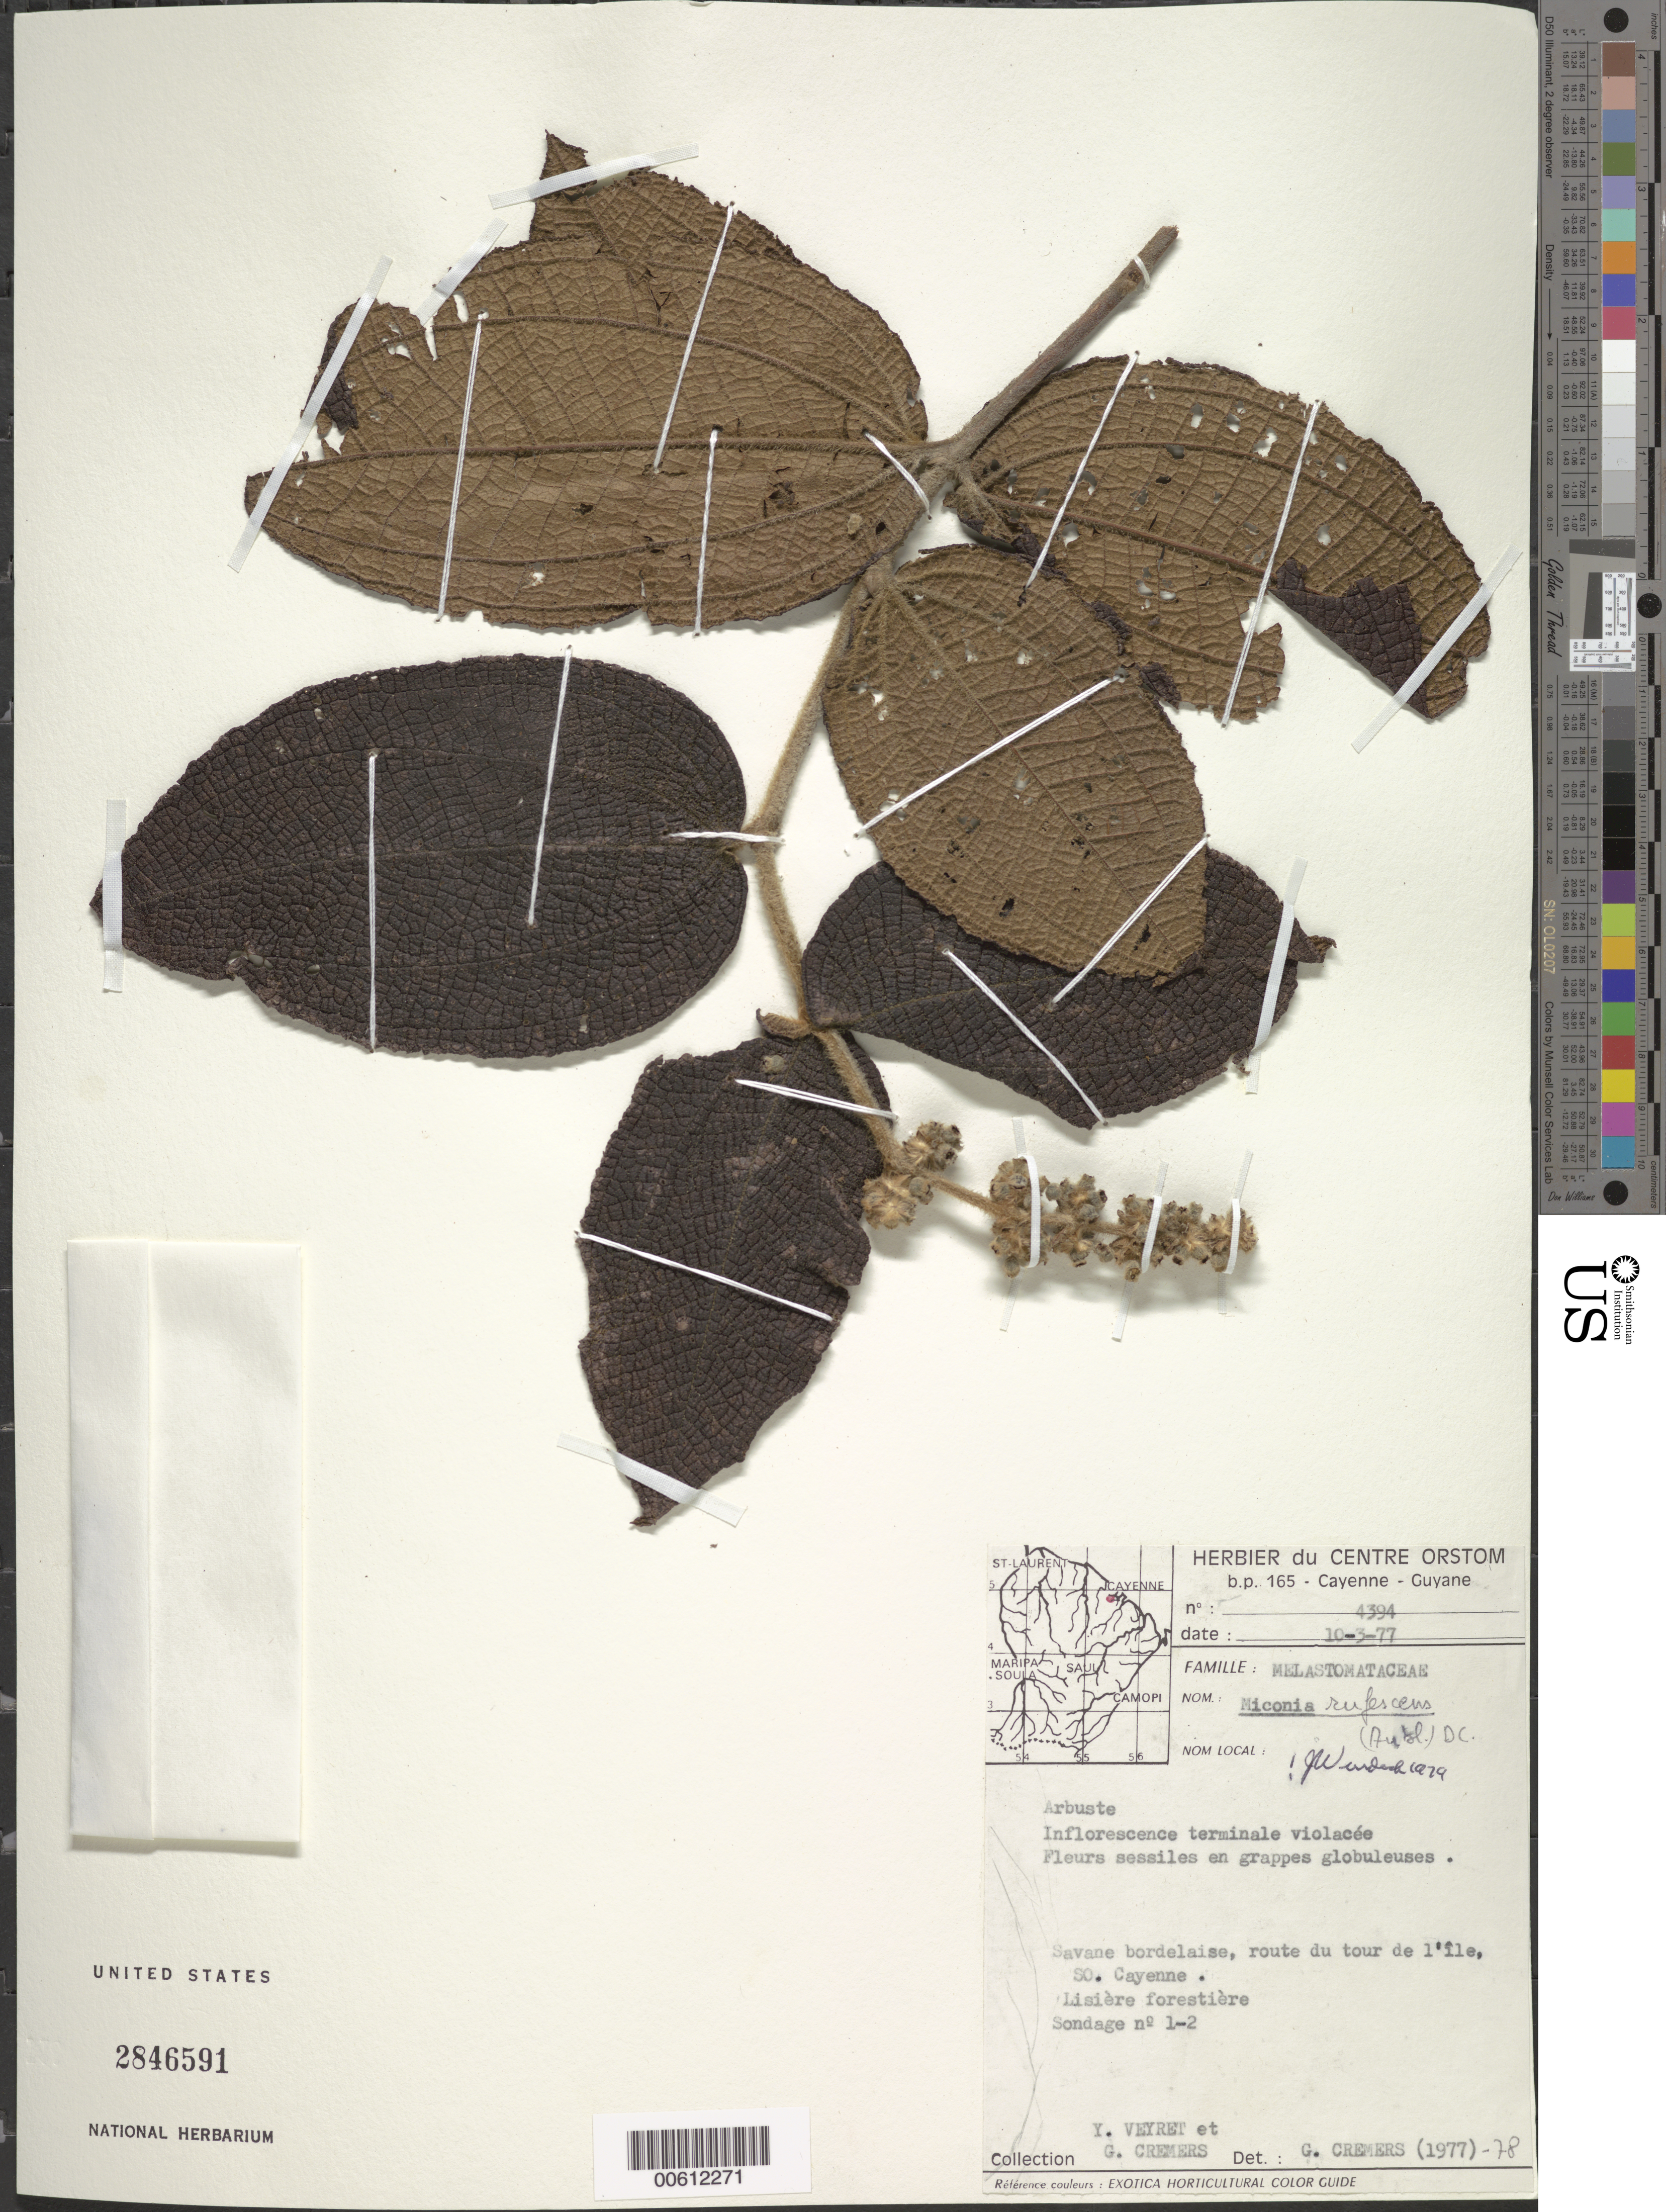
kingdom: Plantae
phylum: Tracheophyta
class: Magnoliopsida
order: Myrtales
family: Melastomataceae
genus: Miconia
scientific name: Miconia rufescens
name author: (Aubl.) DC.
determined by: Wurdack, John J., (US), US (UNITED STATES)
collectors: G. Cremers & Y. Veyret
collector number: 4394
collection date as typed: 10-Mar-77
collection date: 1977-03-10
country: French Guiana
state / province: Cayenne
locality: Cayenne, route du tour de l'Ile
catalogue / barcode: US 2846591